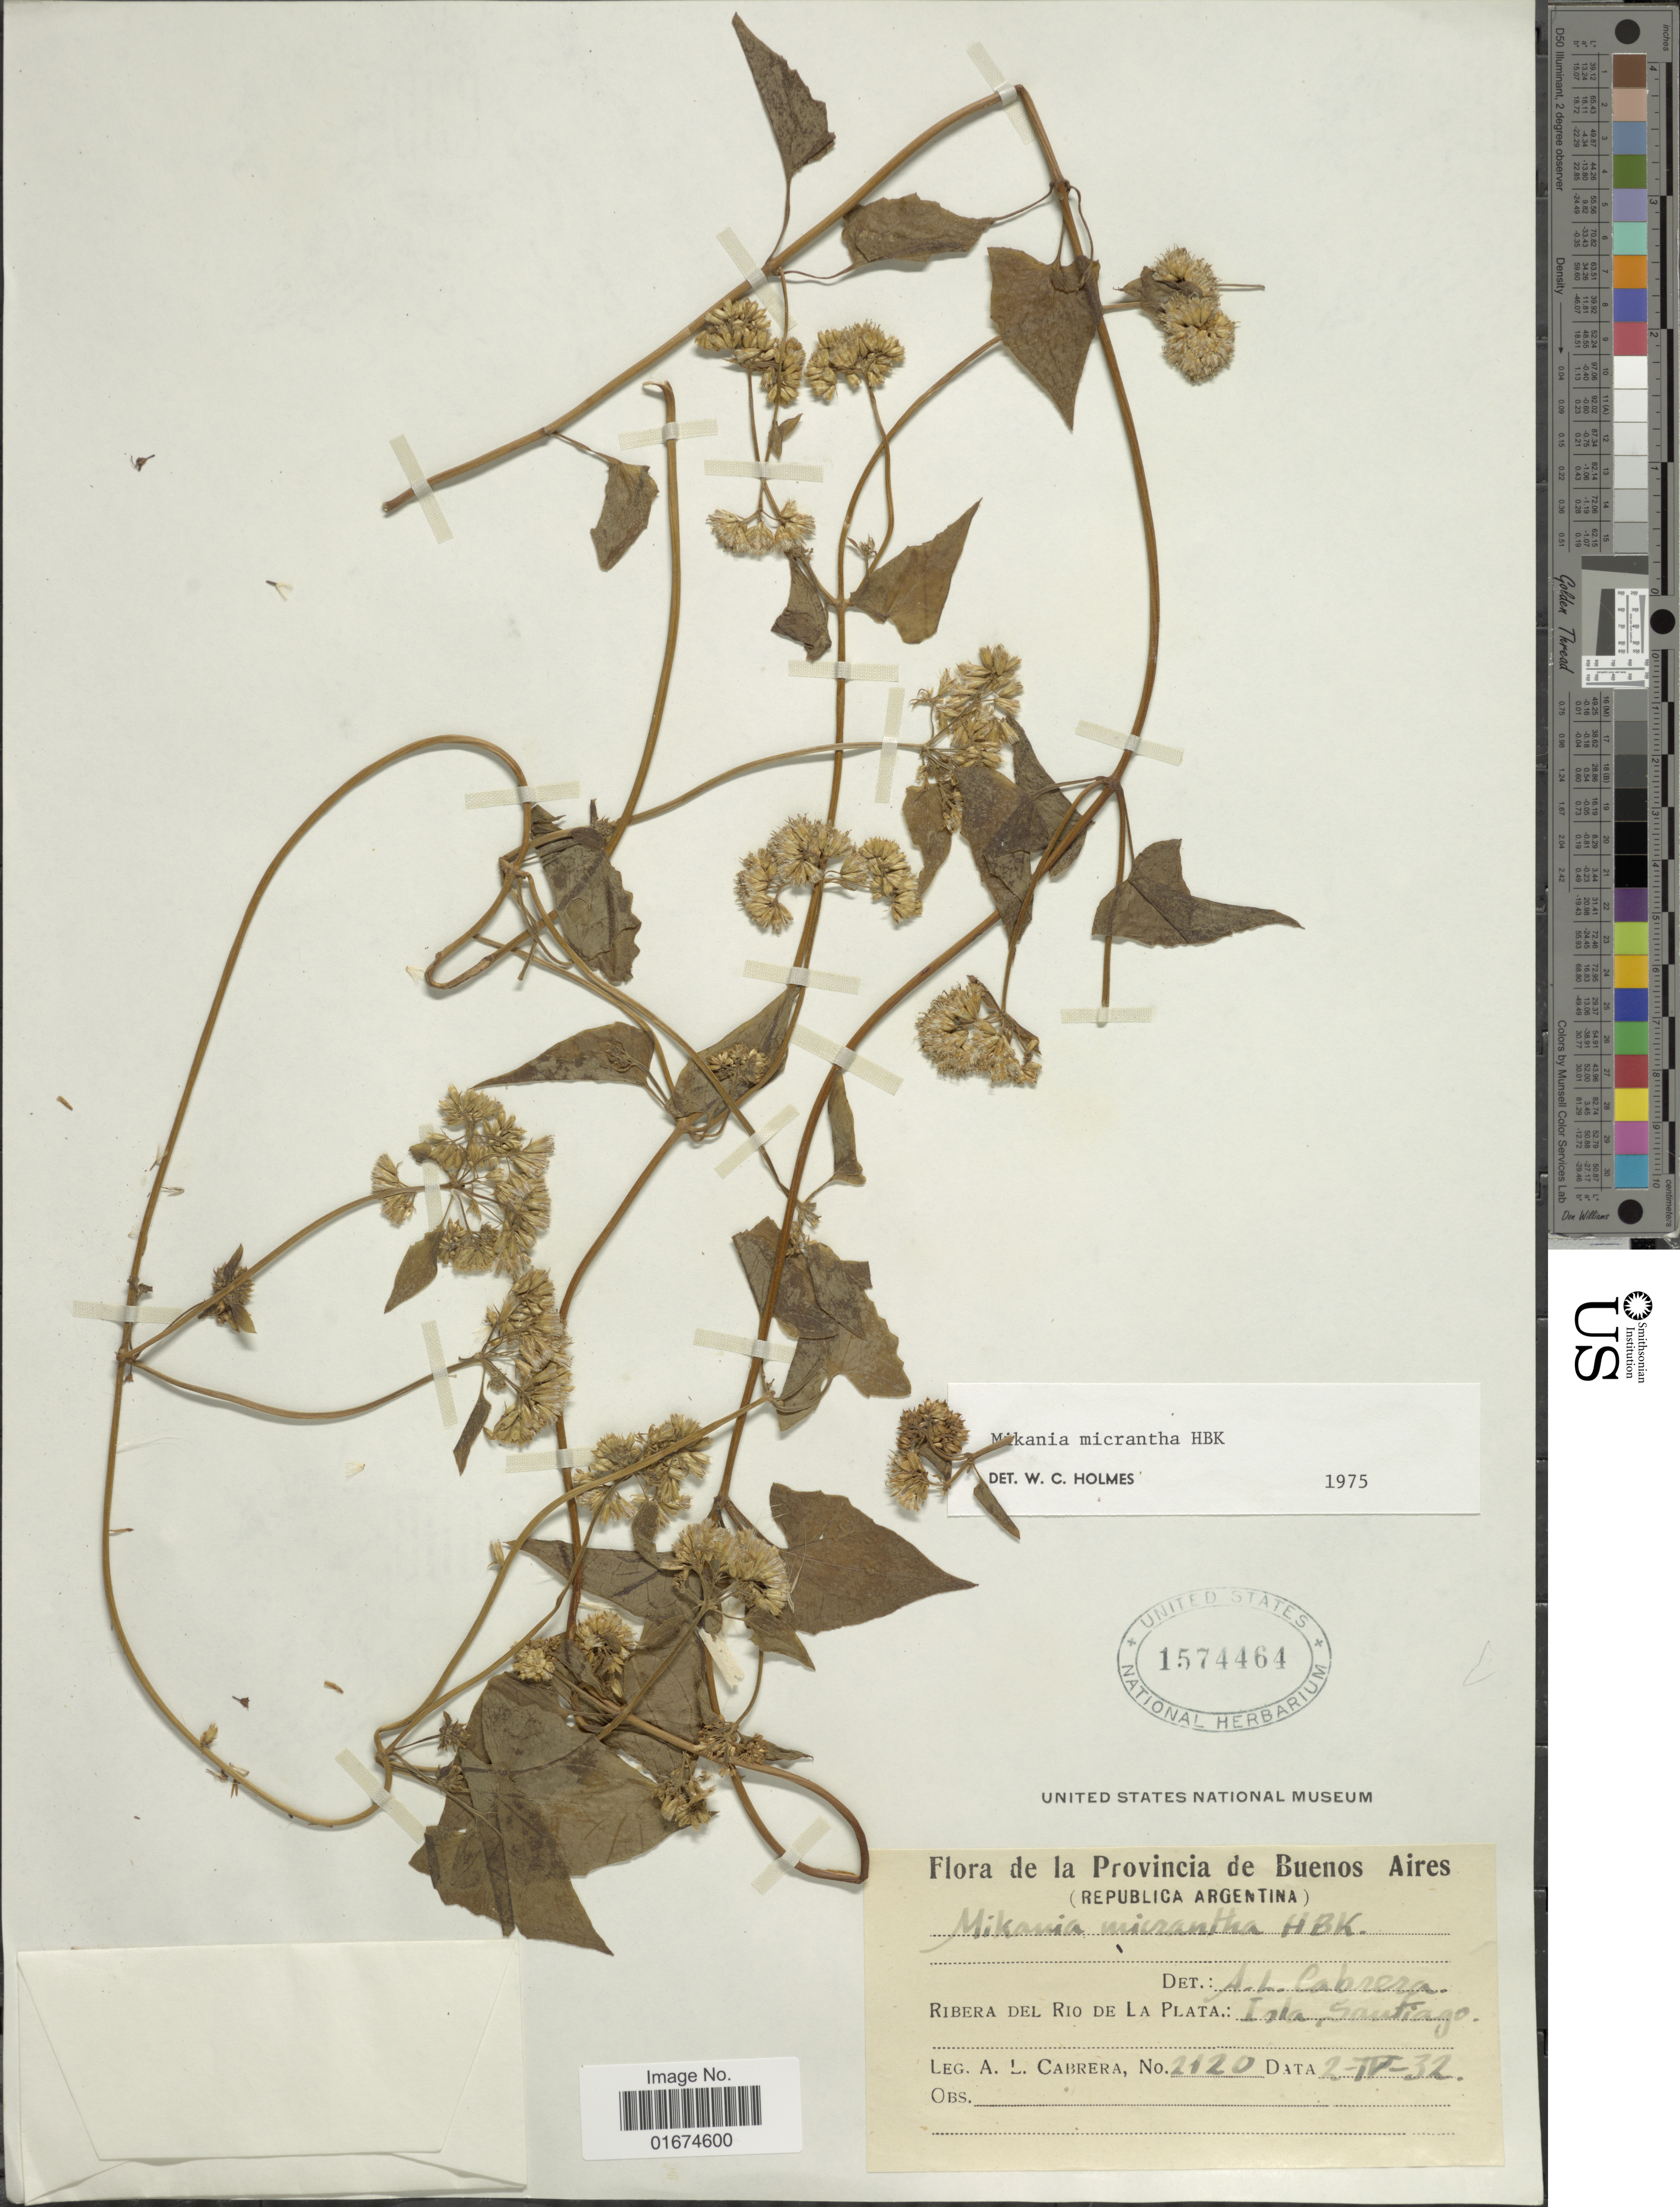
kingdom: Plantae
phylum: Tracheophyta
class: Magnoliopsida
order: Asterales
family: Asteraceae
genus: Mikania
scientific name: Mikania micrantha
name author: Kunth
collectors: A. L. Cabrera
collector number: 2120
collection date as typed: Transcribed d/m/y: 2/4/32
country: Argentina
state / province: Buenos Aires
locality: Ribera del Rio de La Plata: Isla Santiago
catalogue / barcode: US 1574464